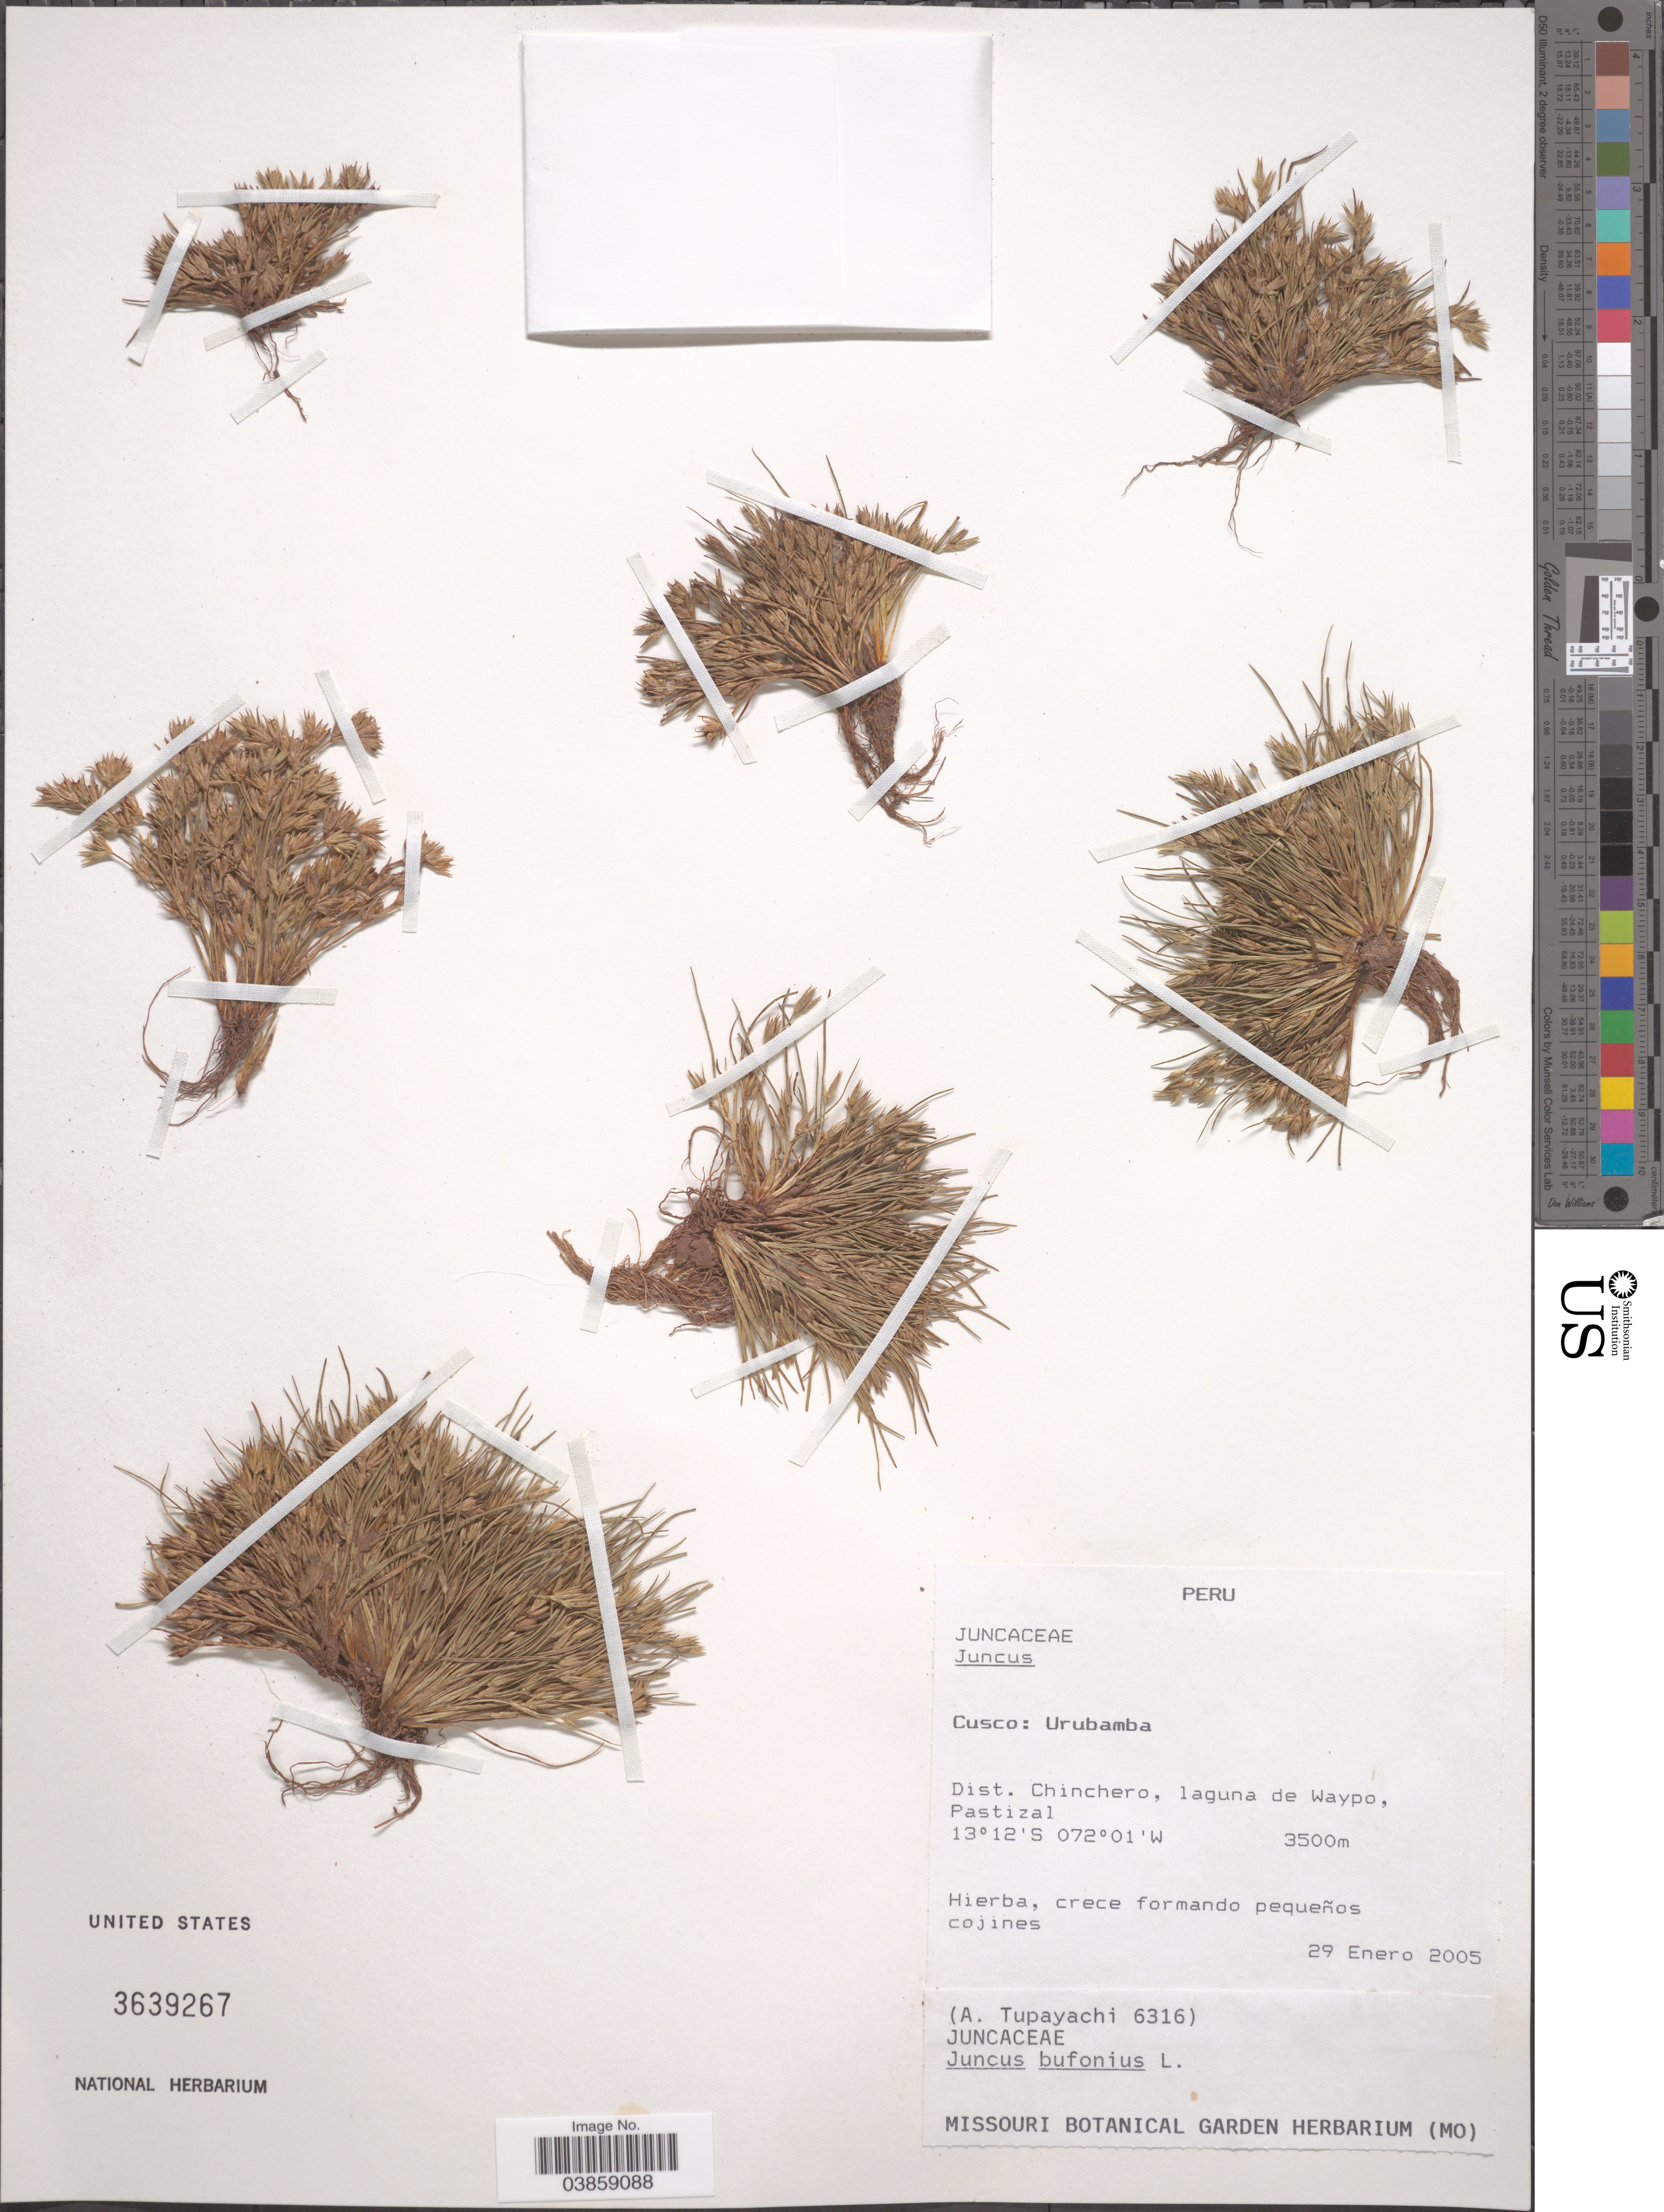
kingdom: Plantae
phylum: Tracheophyta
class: Liliopsida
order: Poales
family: Juncaceae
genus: Juncus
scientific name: Juncus bufonius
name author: L.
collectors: A. Tupayachi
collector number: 6316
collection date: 2005-01-29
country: Peru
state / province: Cusco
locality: Urubamba. Dist. Chinchero, laguna de Waypo, Pastizal.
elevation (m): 3500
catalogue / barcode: US 3639267